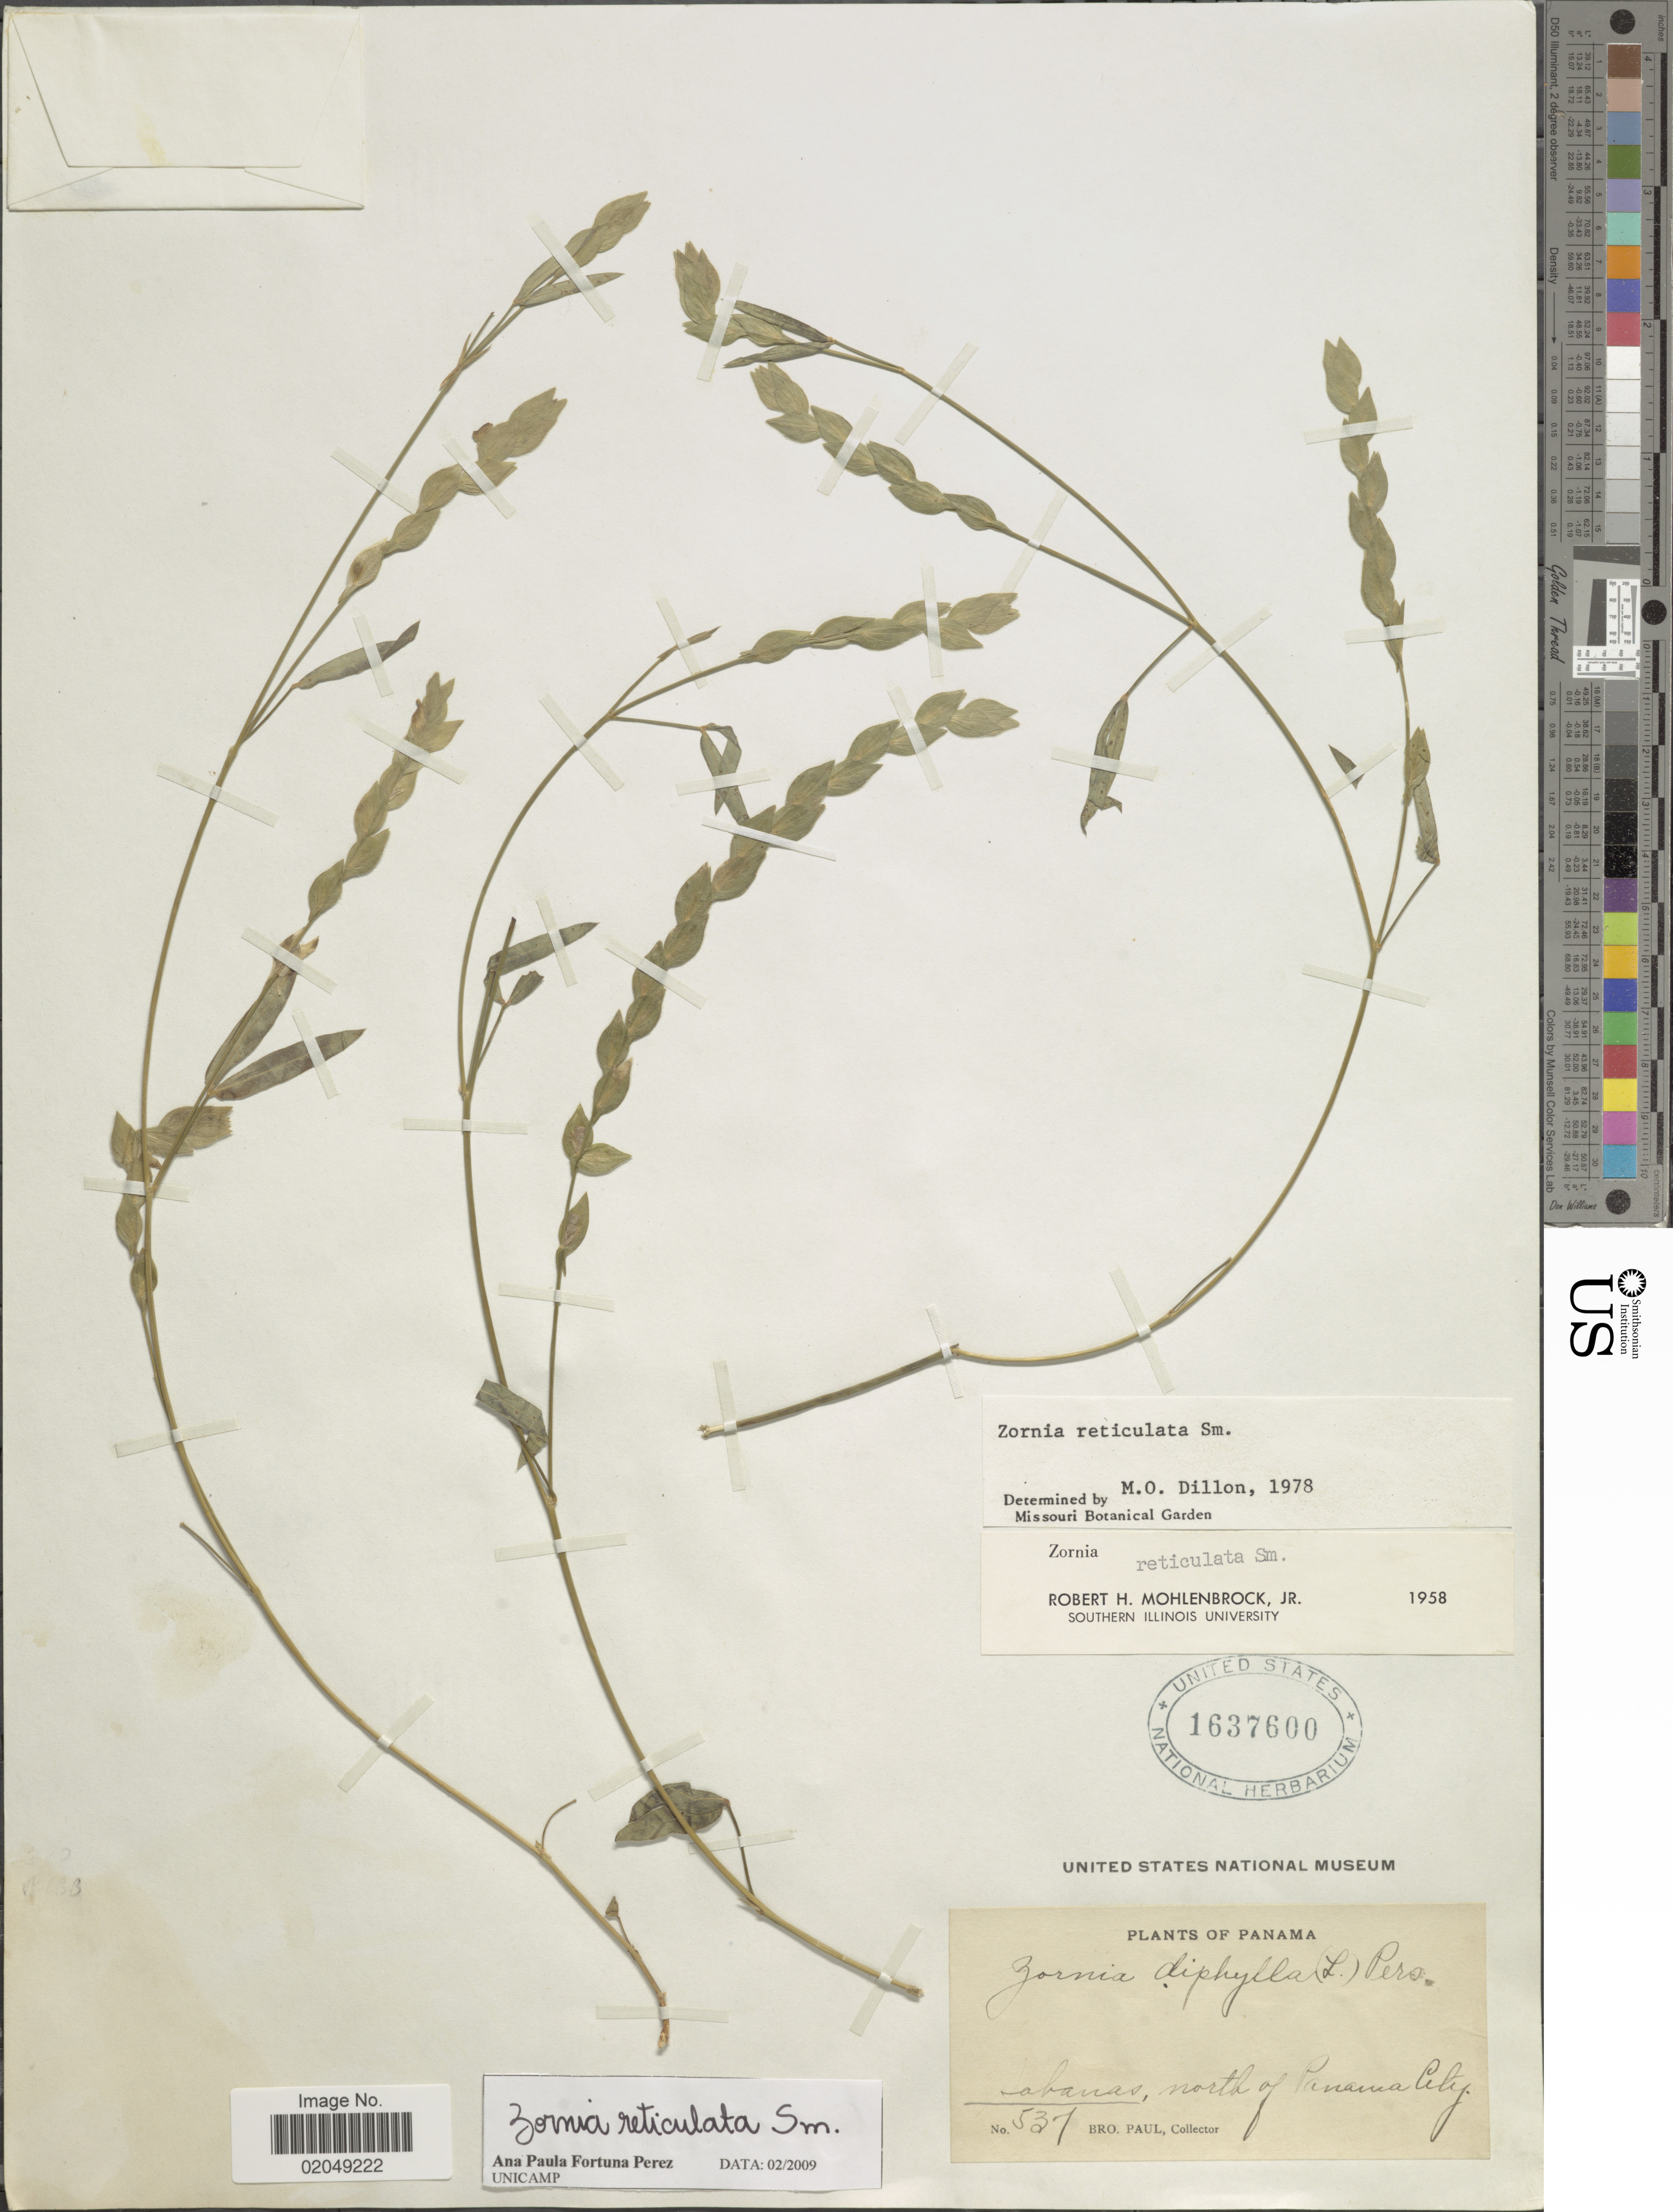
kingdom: Plantae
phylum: Tracheophyta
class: Magnoliopsida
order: Fabales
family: Fabaceae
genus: Zornia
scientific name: Zornia reticulata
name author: Sm.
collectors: B. Paul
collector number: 537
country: Panama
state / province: Panamá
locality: Sabanas, north of Panamas City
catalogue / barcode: US 1637600